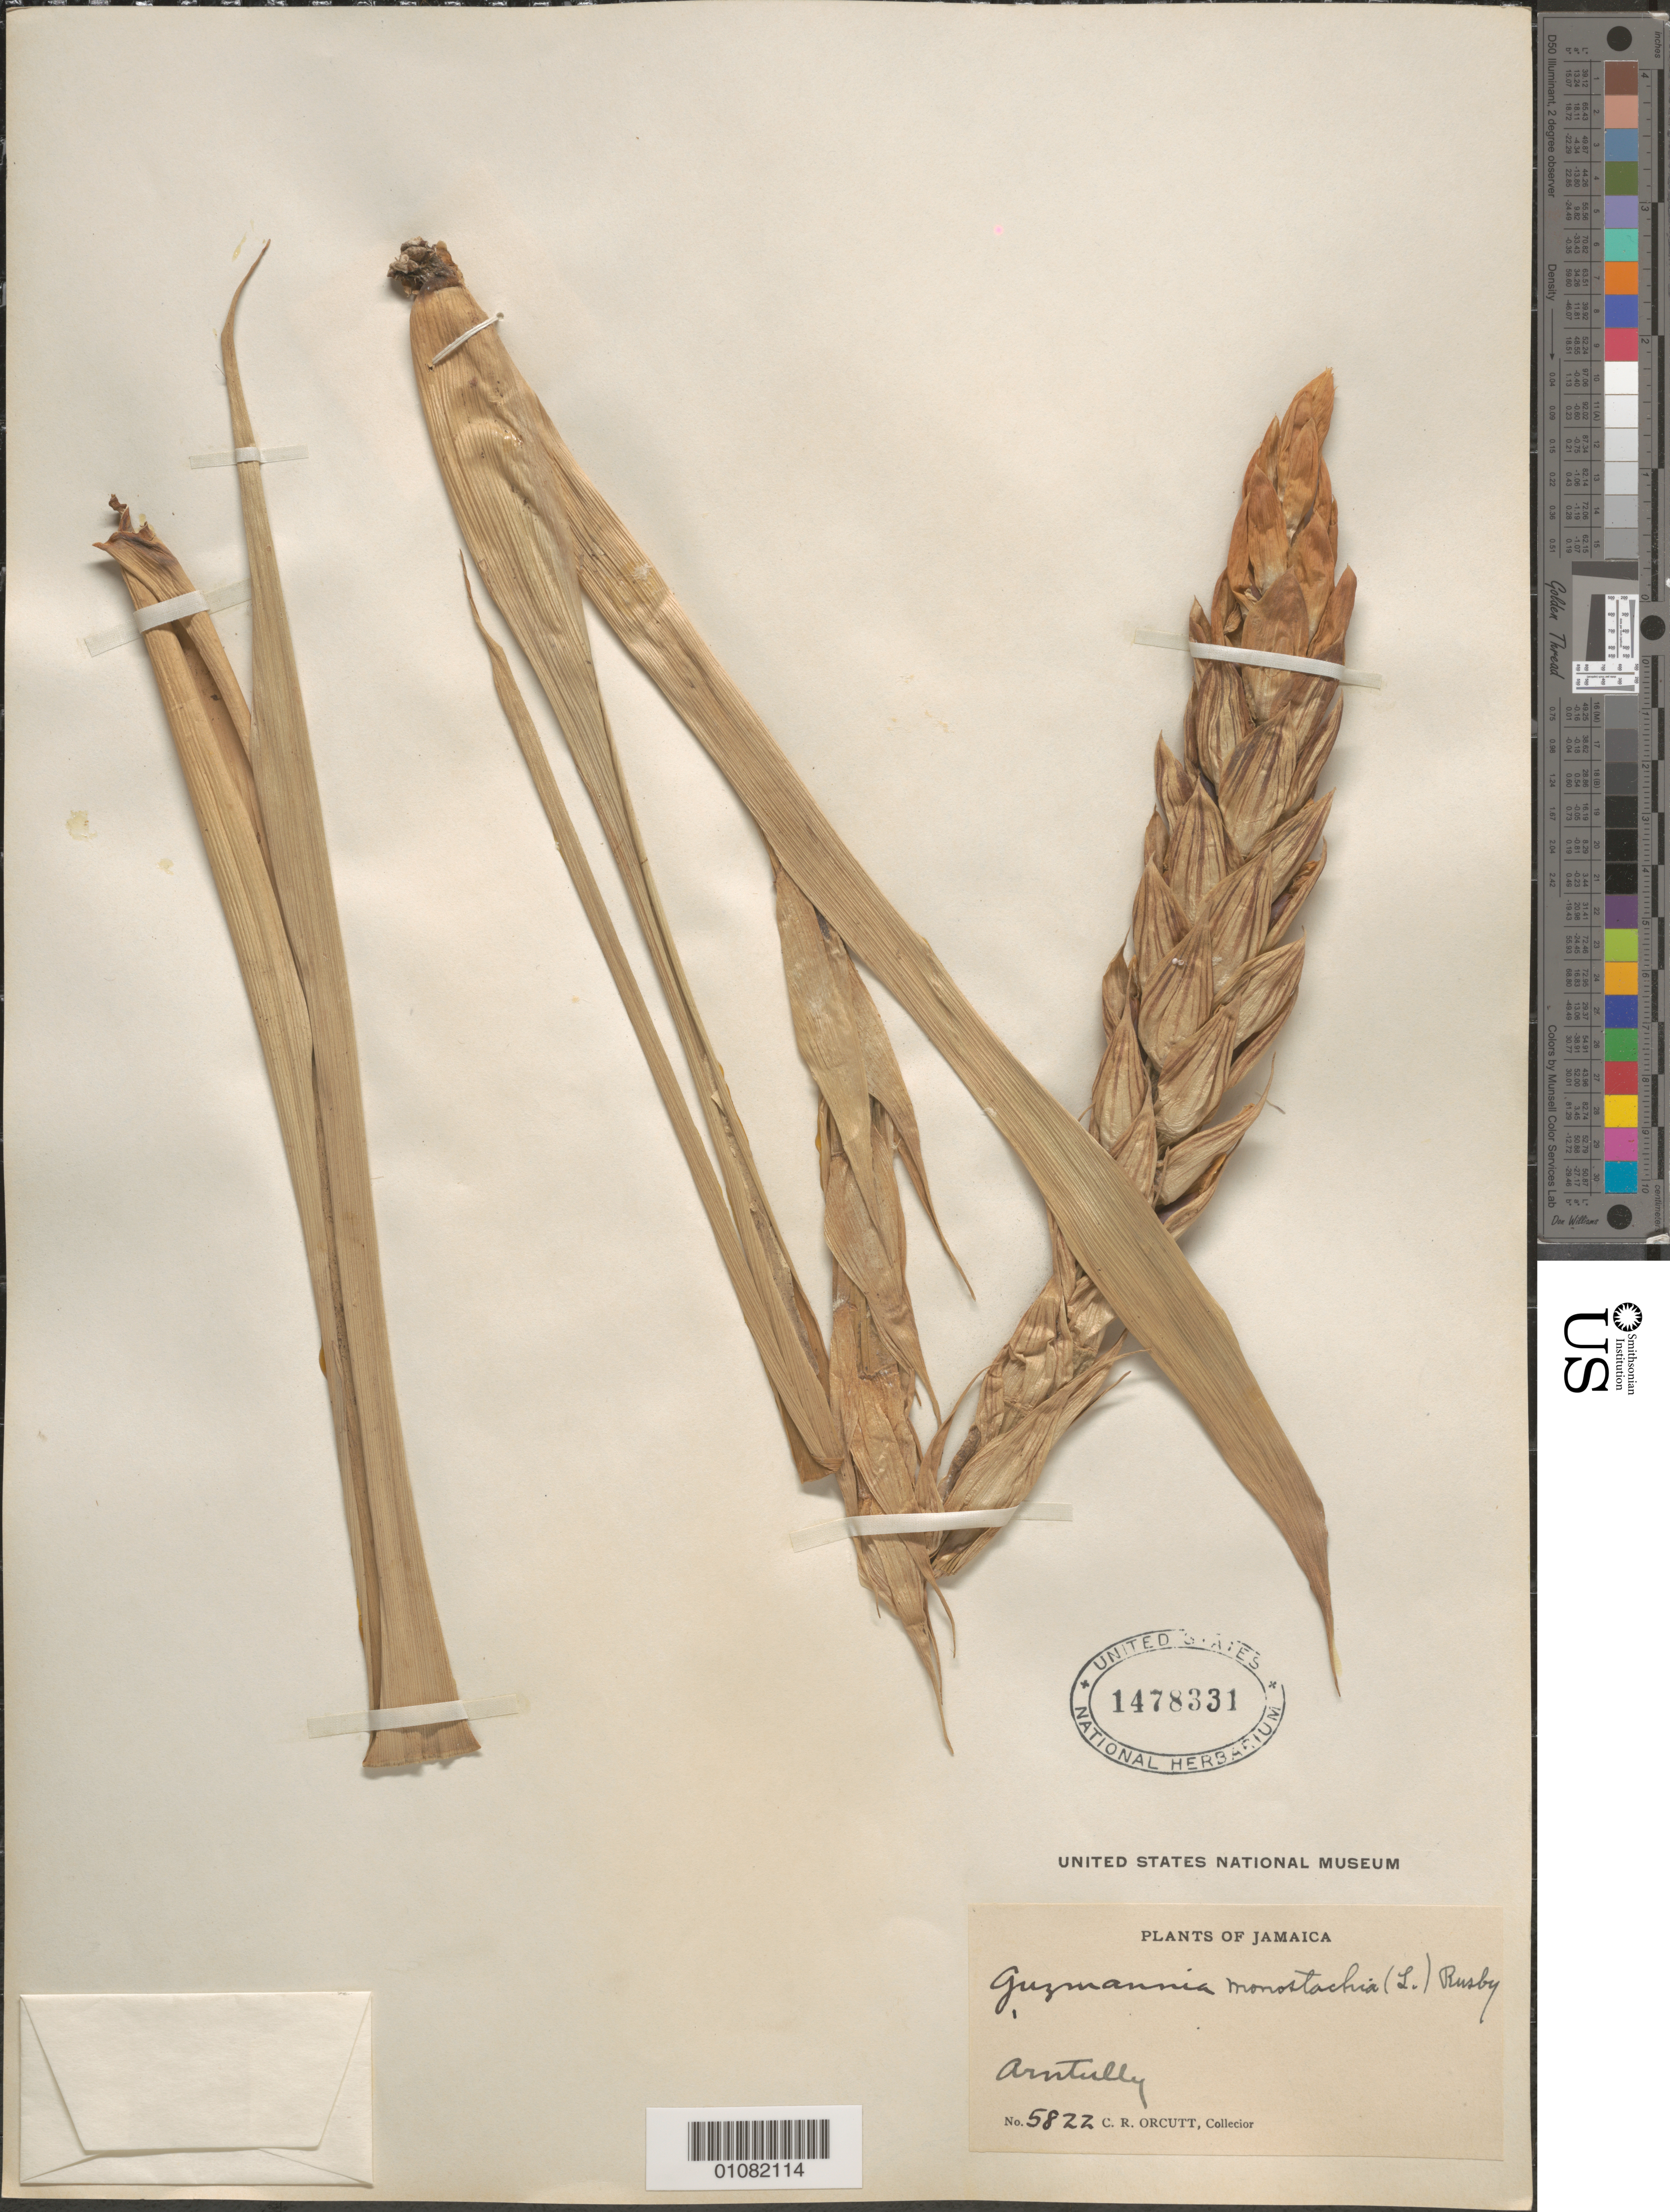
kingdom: Plantae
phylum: Tracheophyta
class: Liliopsida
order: Poales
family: Bromeliaceae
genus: Guzmania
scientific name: Guzmania monostachia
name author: (L.) Rusby ex Mez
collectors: C. R. Orcutt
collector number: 5822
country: Jamaica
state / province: Saint Andrew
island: Jamaica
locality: Arntully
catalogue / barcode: US 1478331